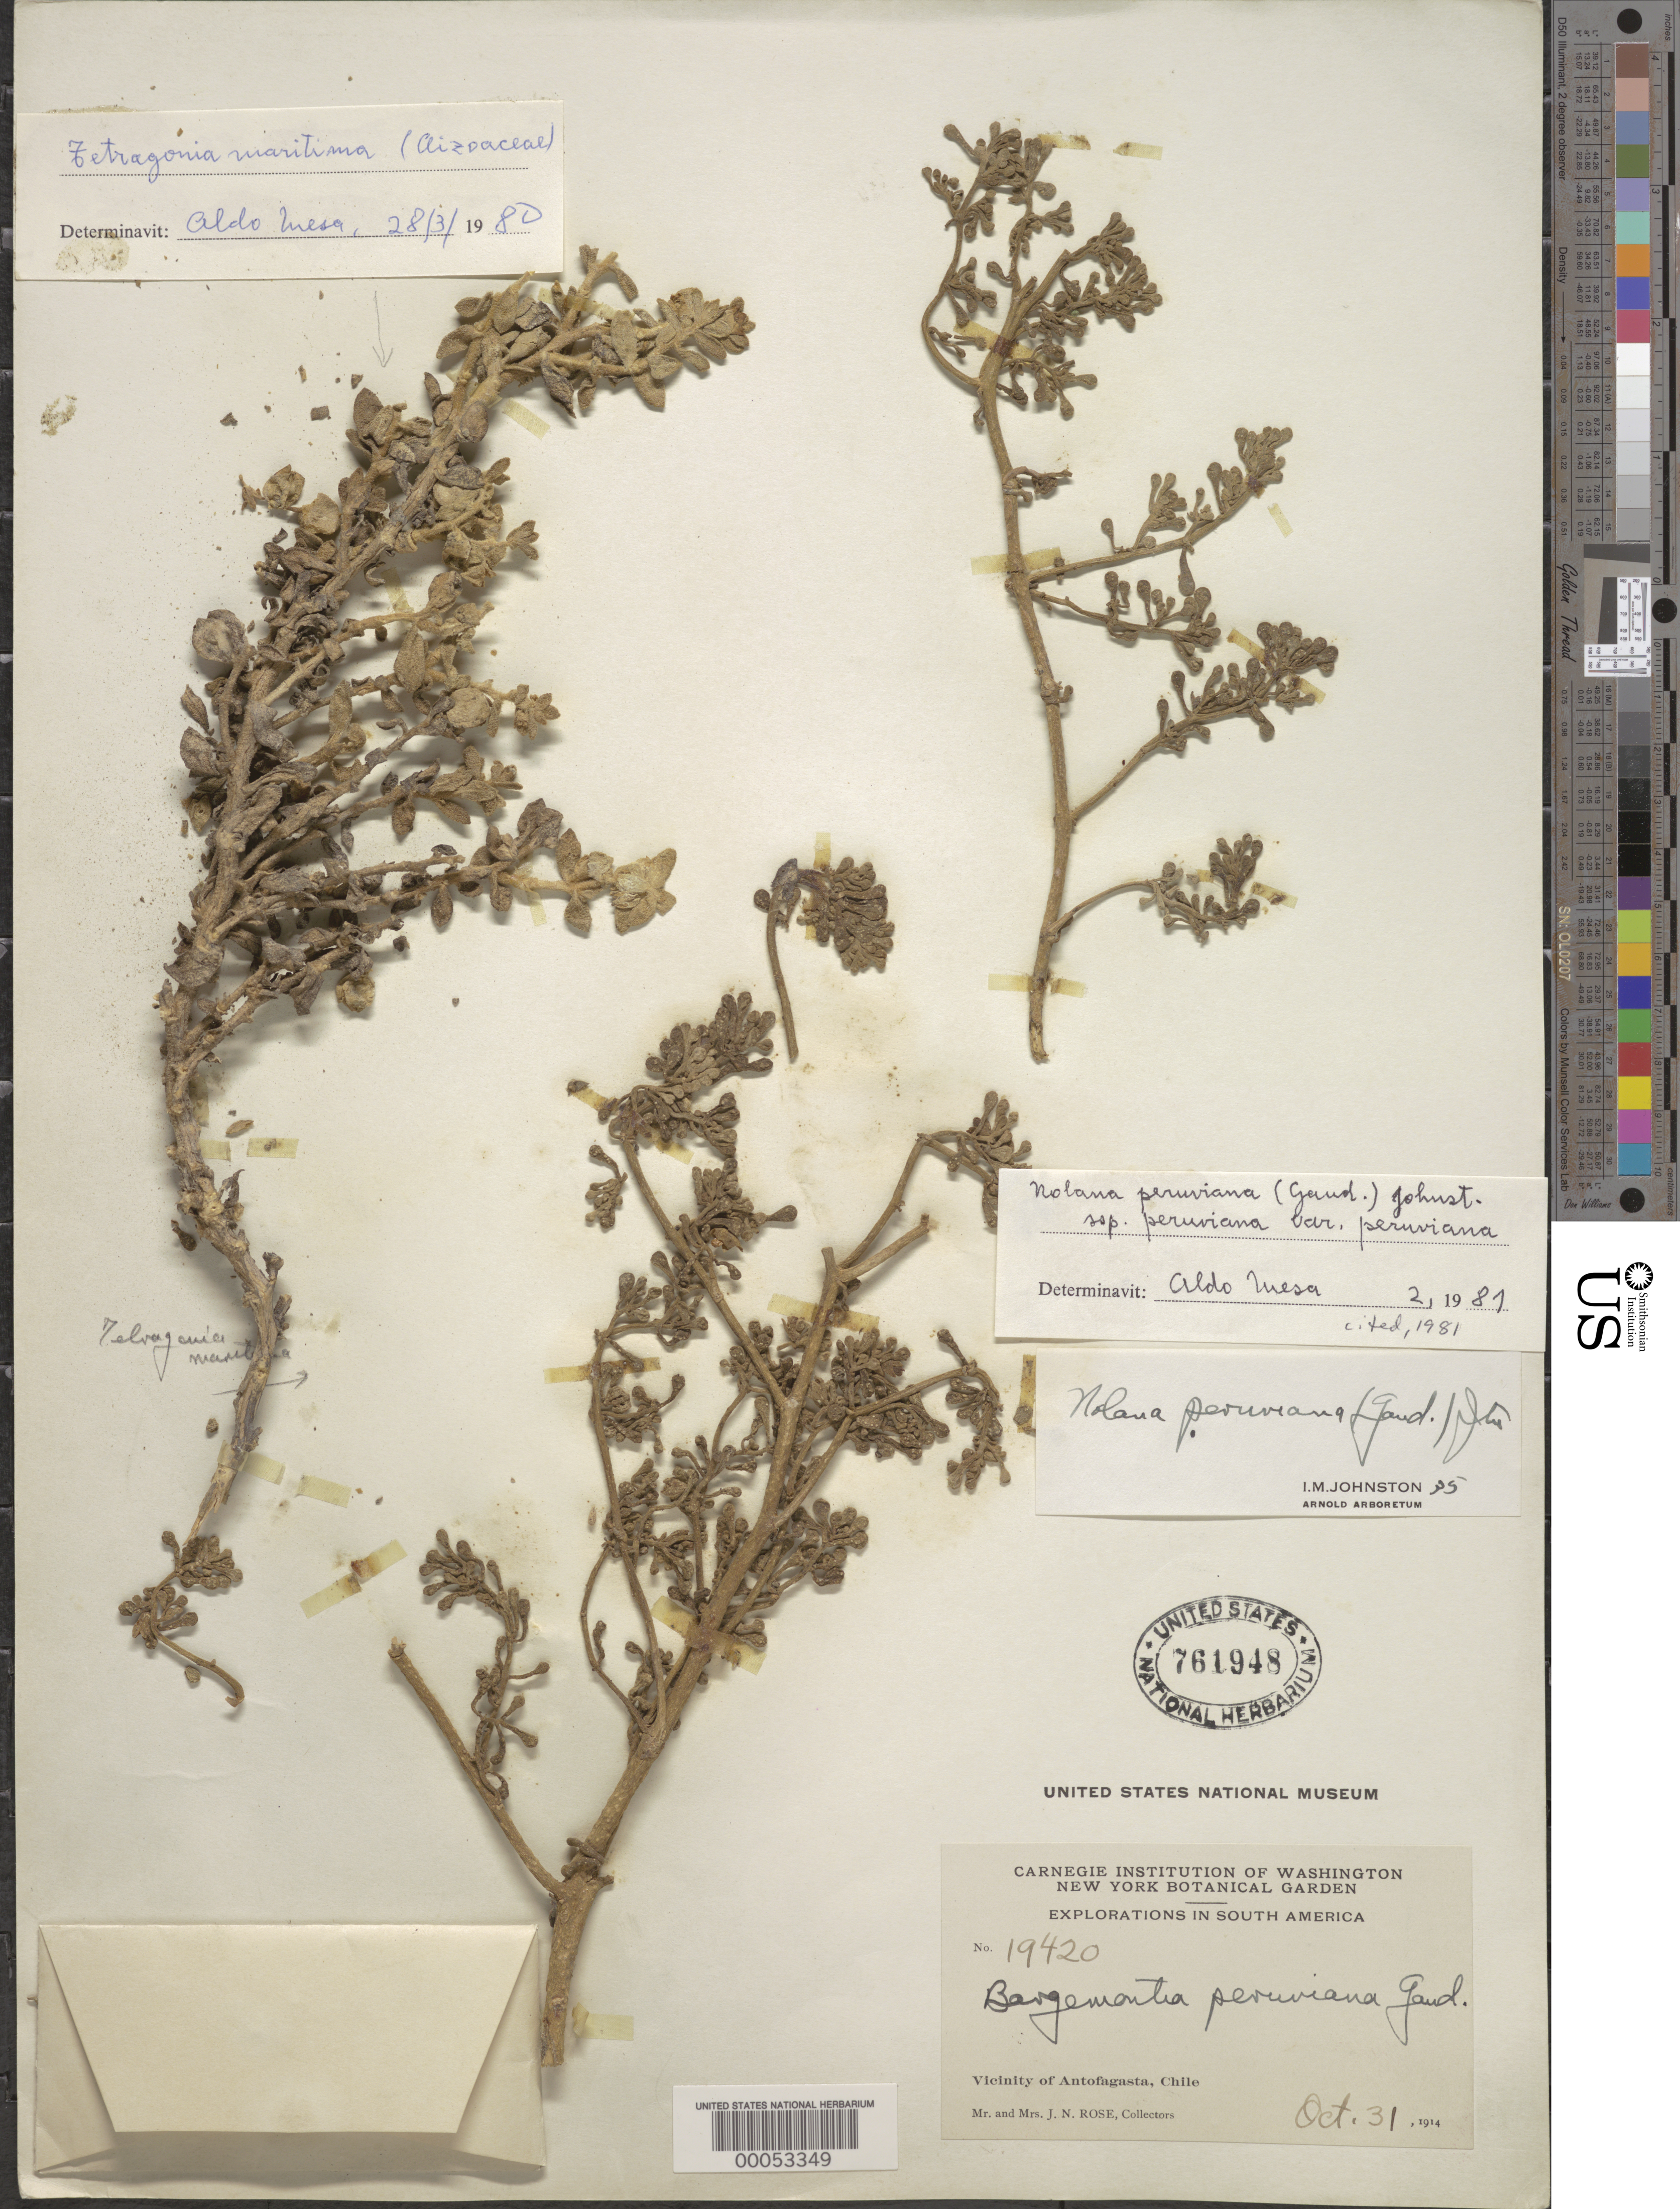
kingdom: Plantae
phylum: Tracheophyta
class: Magnoliopsida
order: Solanales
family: Solanaceae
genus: Nolana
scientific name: Nolana peruviana var. peruviana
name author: (Gaudich.) I.M. Johnst.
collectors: J. N. Rose & J. N. Rose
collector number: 19420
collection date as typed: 31 Oct 1914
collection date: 1914-10-31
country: Chile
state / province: Antofagasta (II)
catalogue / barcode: US 761948